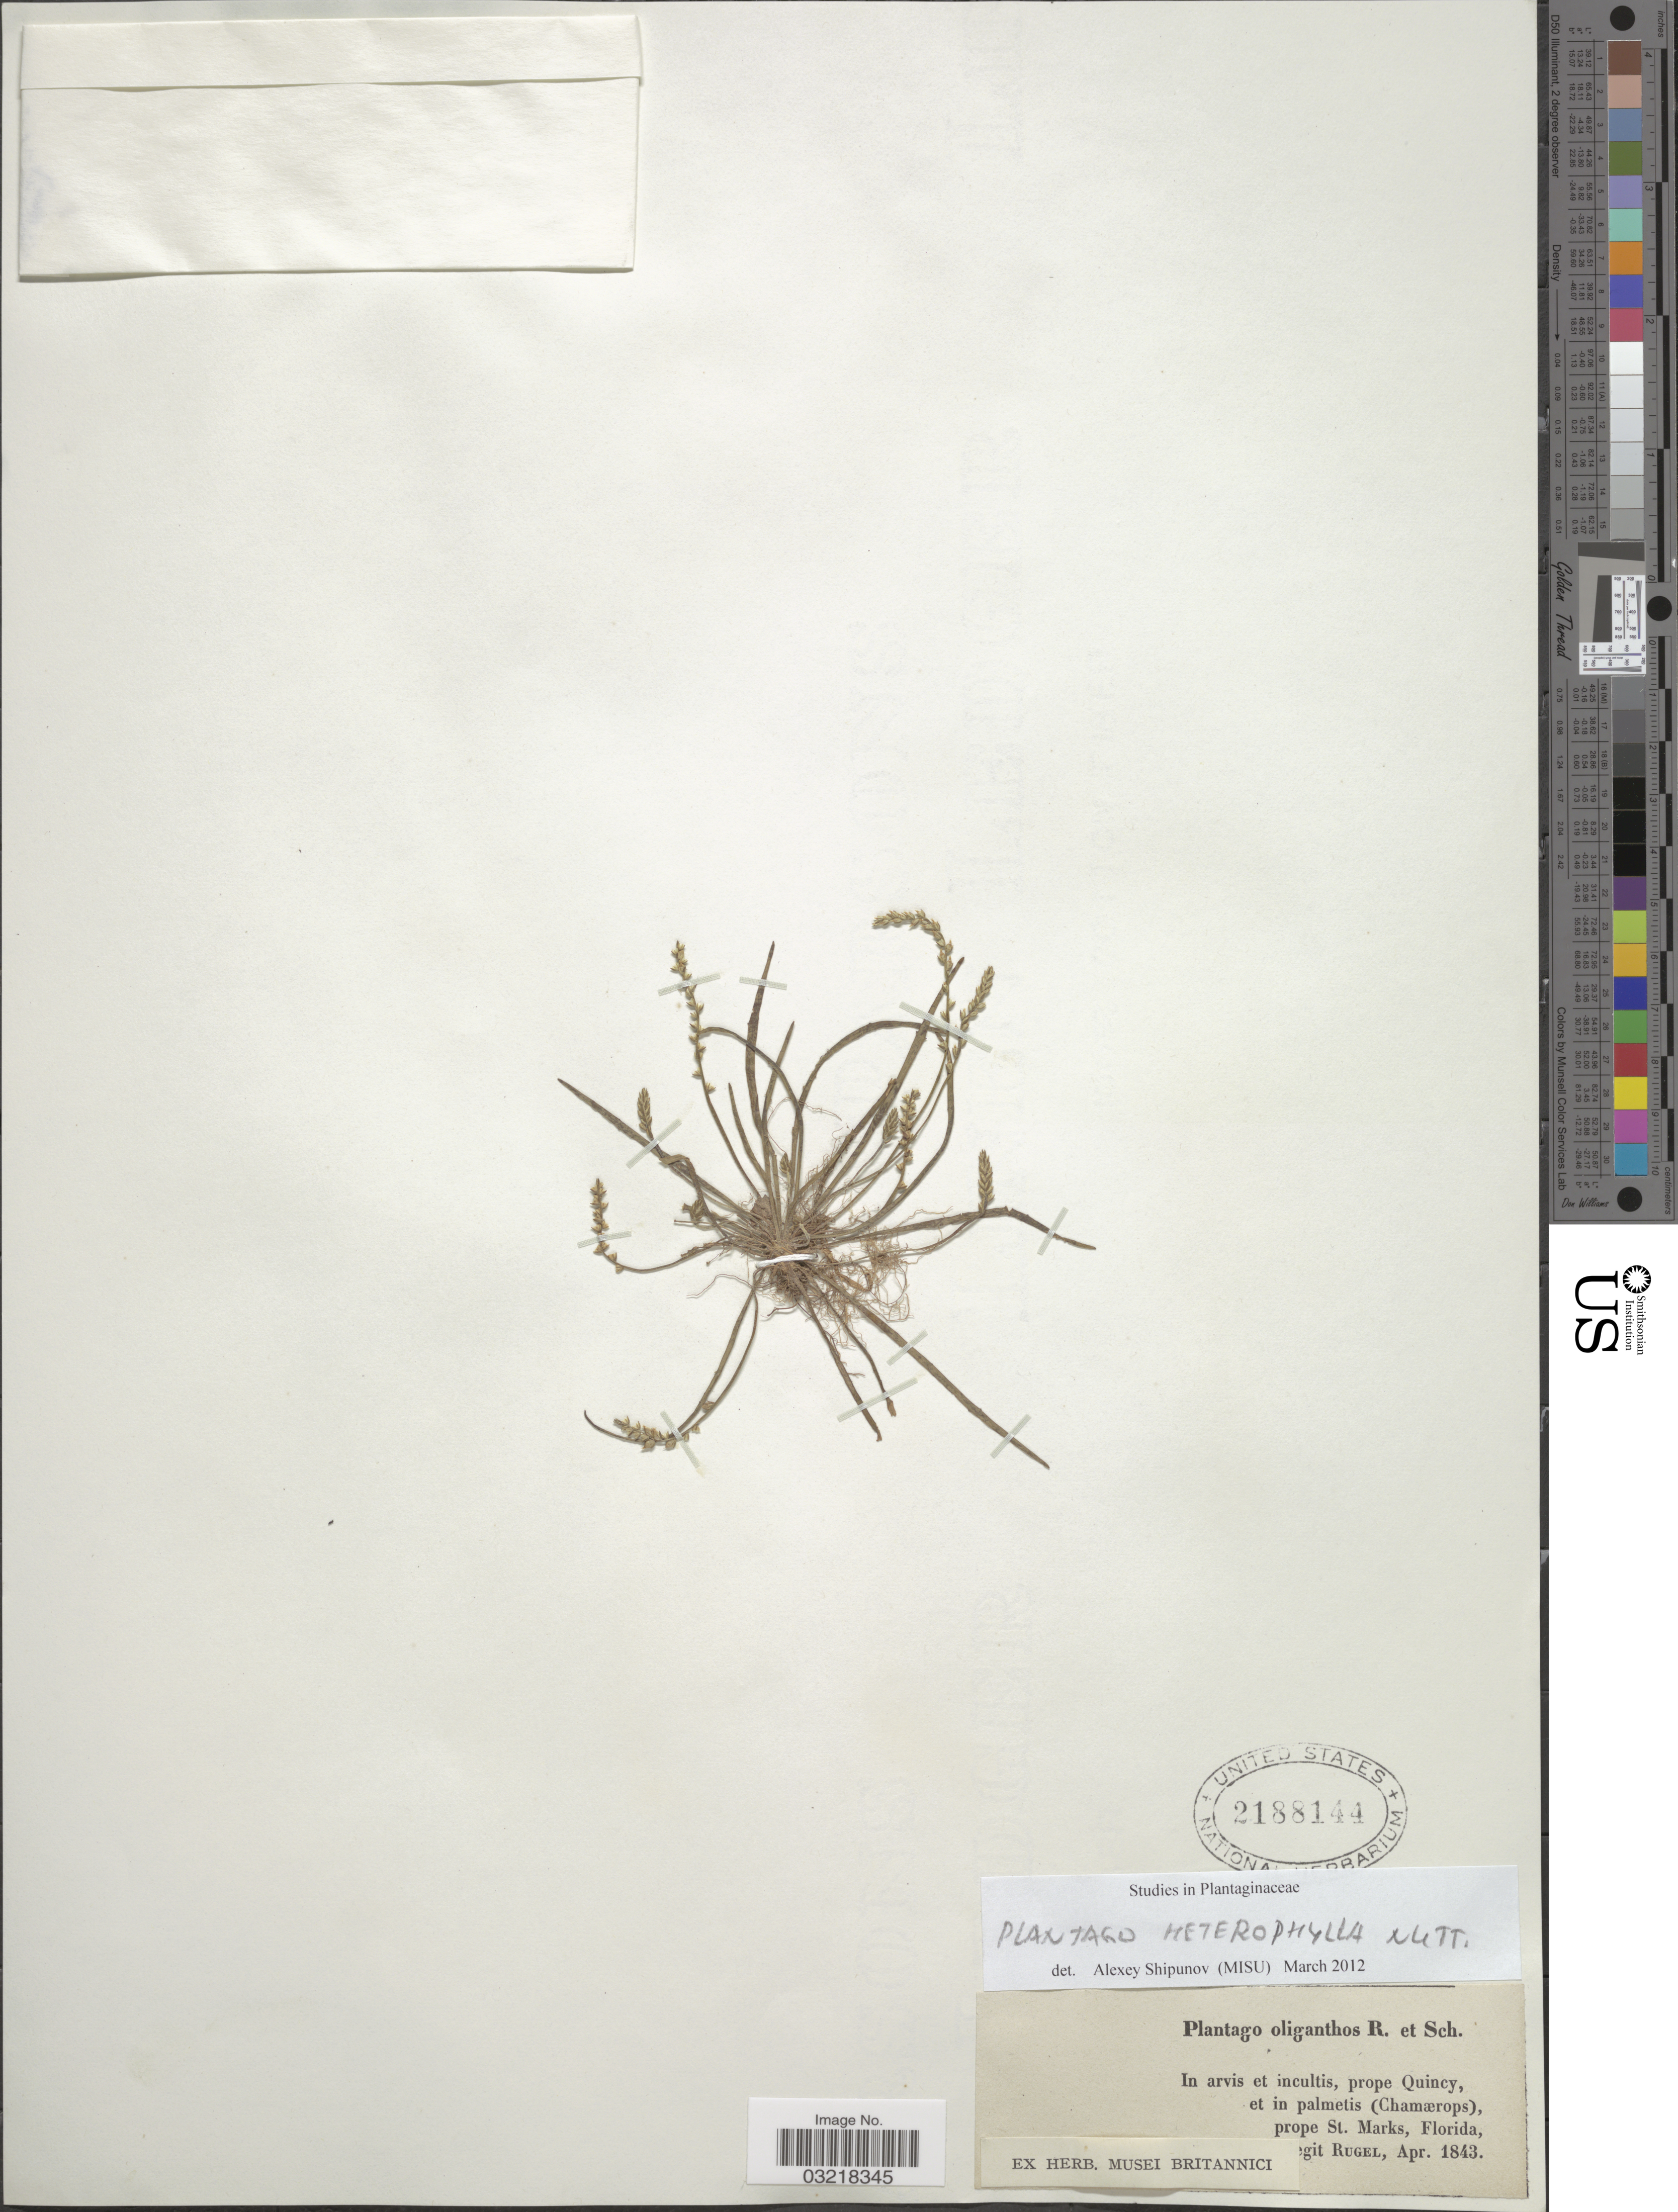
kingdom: Plantae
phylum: Tracheophyta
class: Magnoliopsida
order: Lamiales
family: Plantaginaceae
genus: Plantago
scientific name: Plantago heterophylla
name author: Nutt.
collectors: Rugel, --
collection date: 1843-04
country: United States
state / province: Florida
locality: In arvis et incultis, prope Quincy, et in palmetis (Chamærops), prope St. Marks.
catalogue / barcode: US 2188144